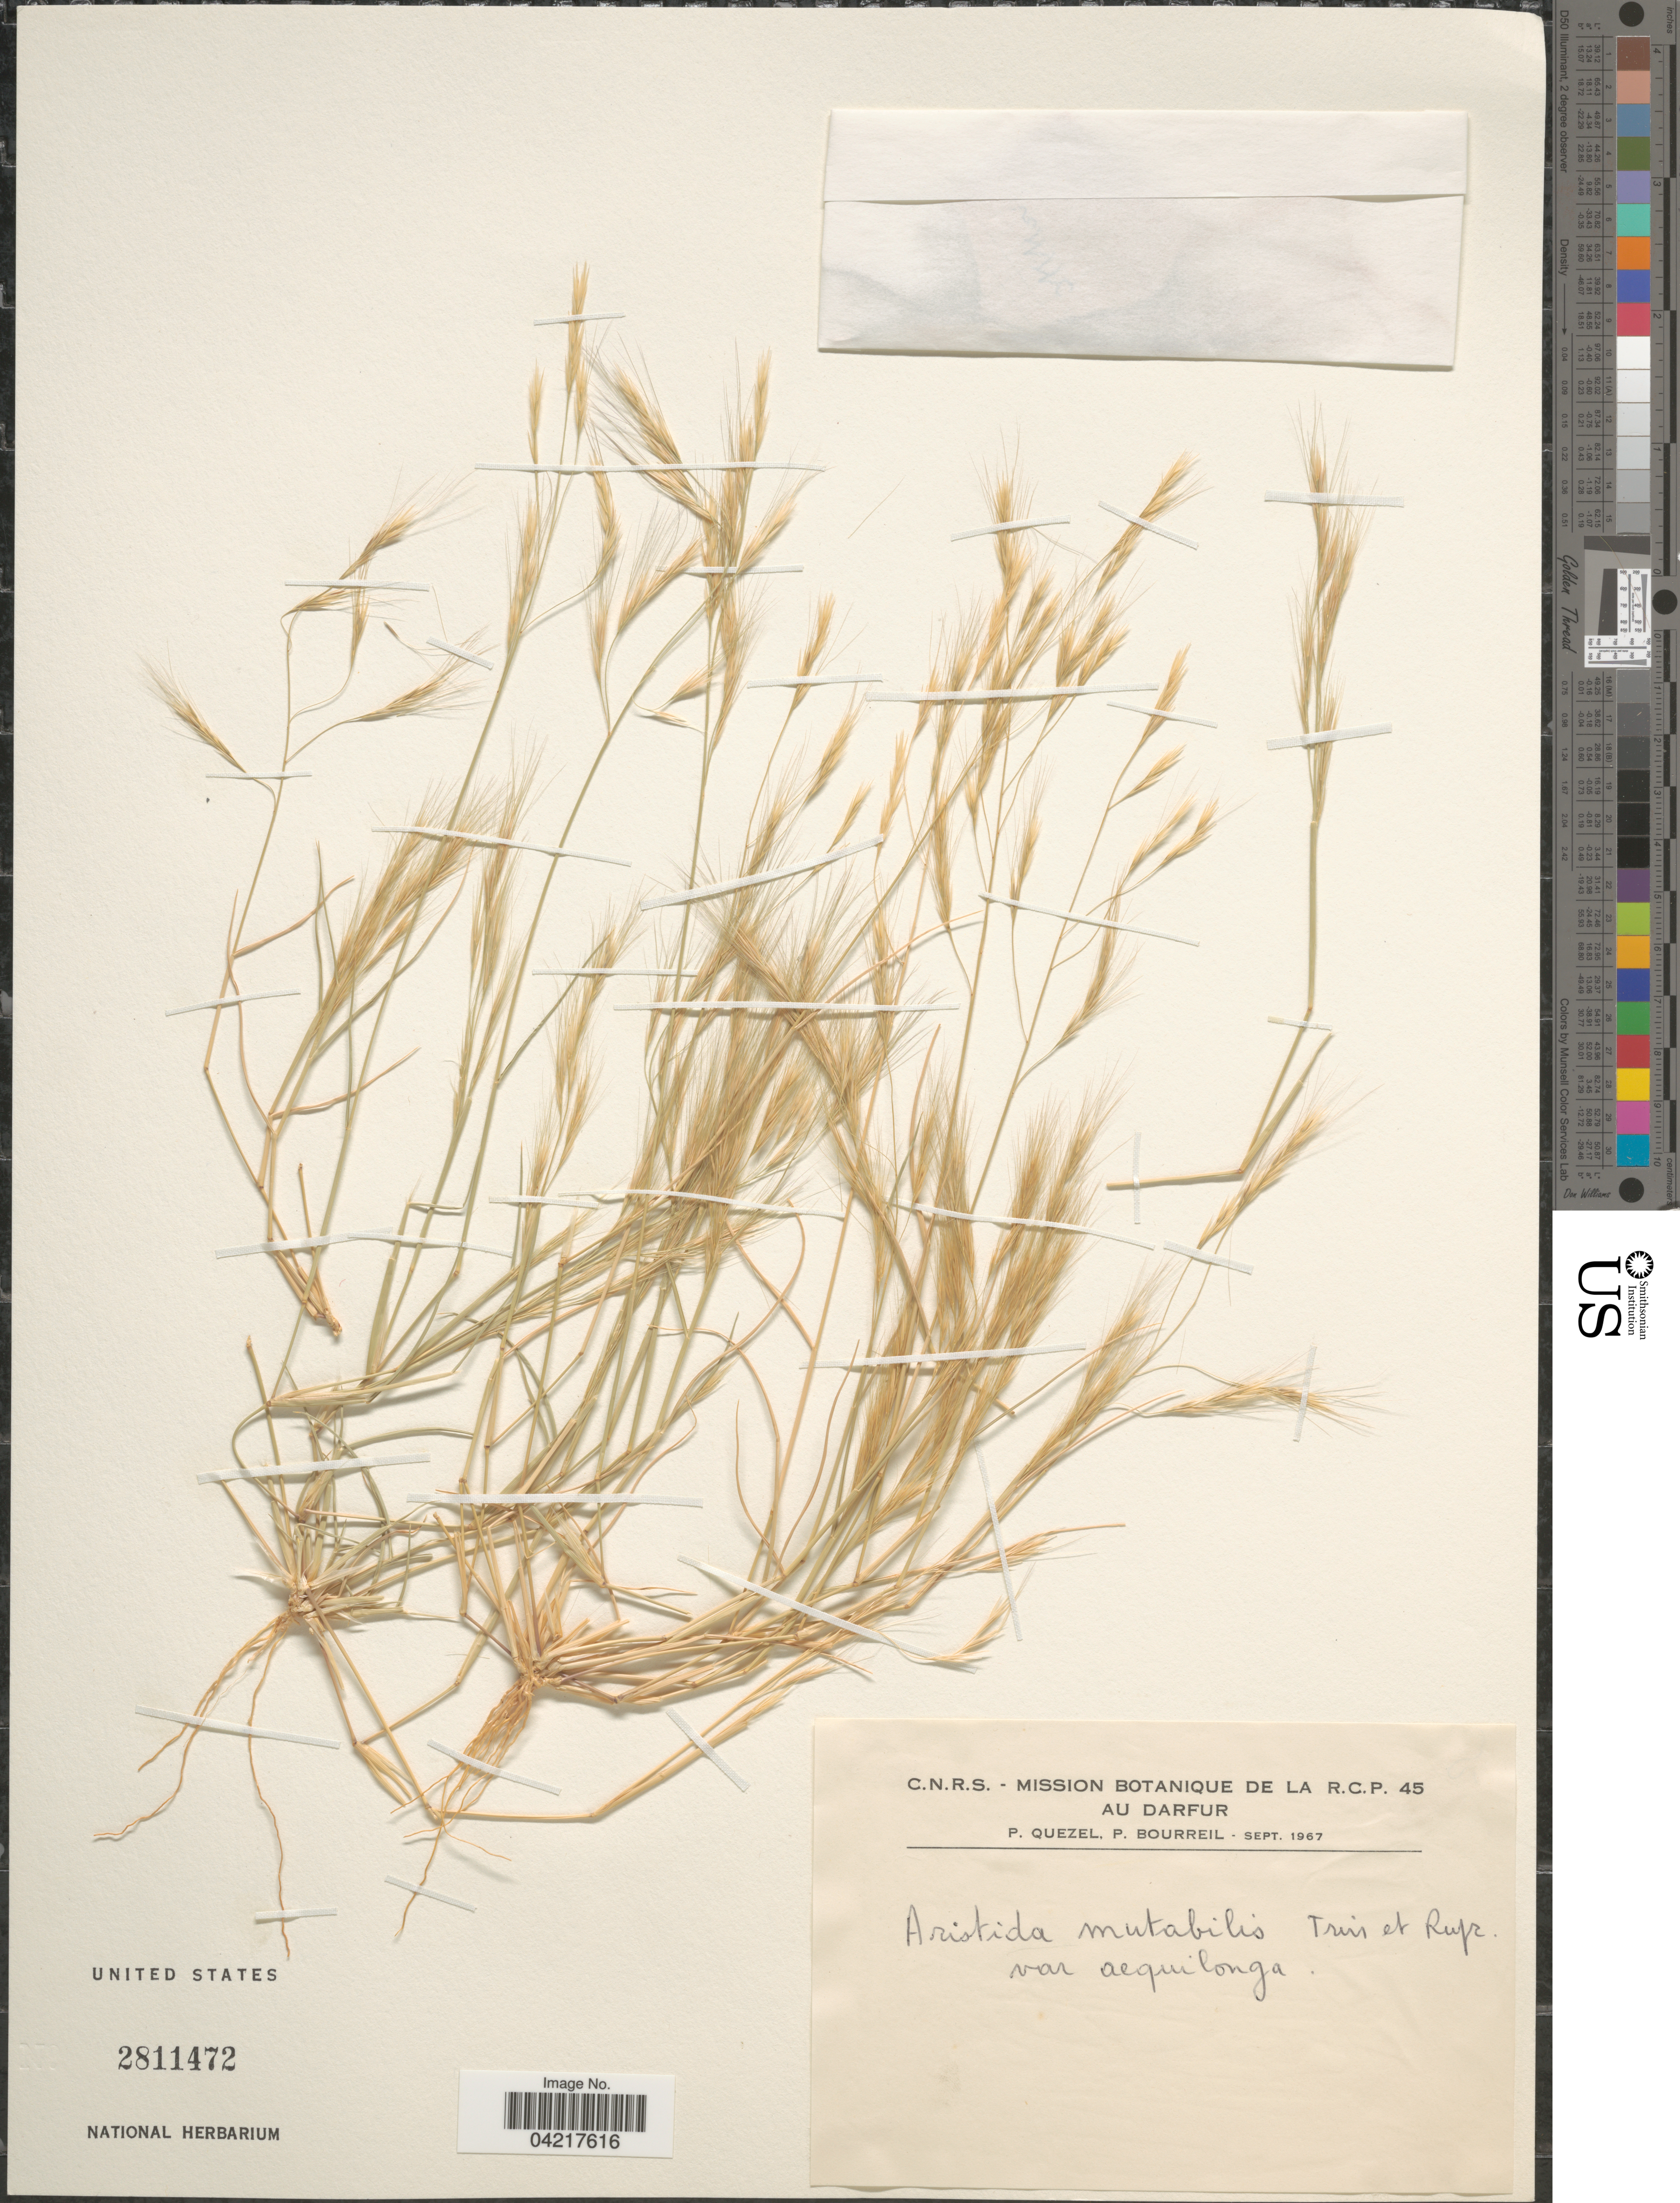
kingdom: Plantae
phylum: Tracheophyta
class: Liliopsida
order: Poales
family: Poaceae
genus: Aristida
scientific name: Aristida mutabilis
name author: Trin. & Rupr.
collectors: P. Quezel & P. Bourreil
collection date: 1967-09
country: Sudan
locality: C.N.R.S. - Mission Botanique de la R.C.P. 45 Au Darfur.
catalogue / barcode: US 2811472